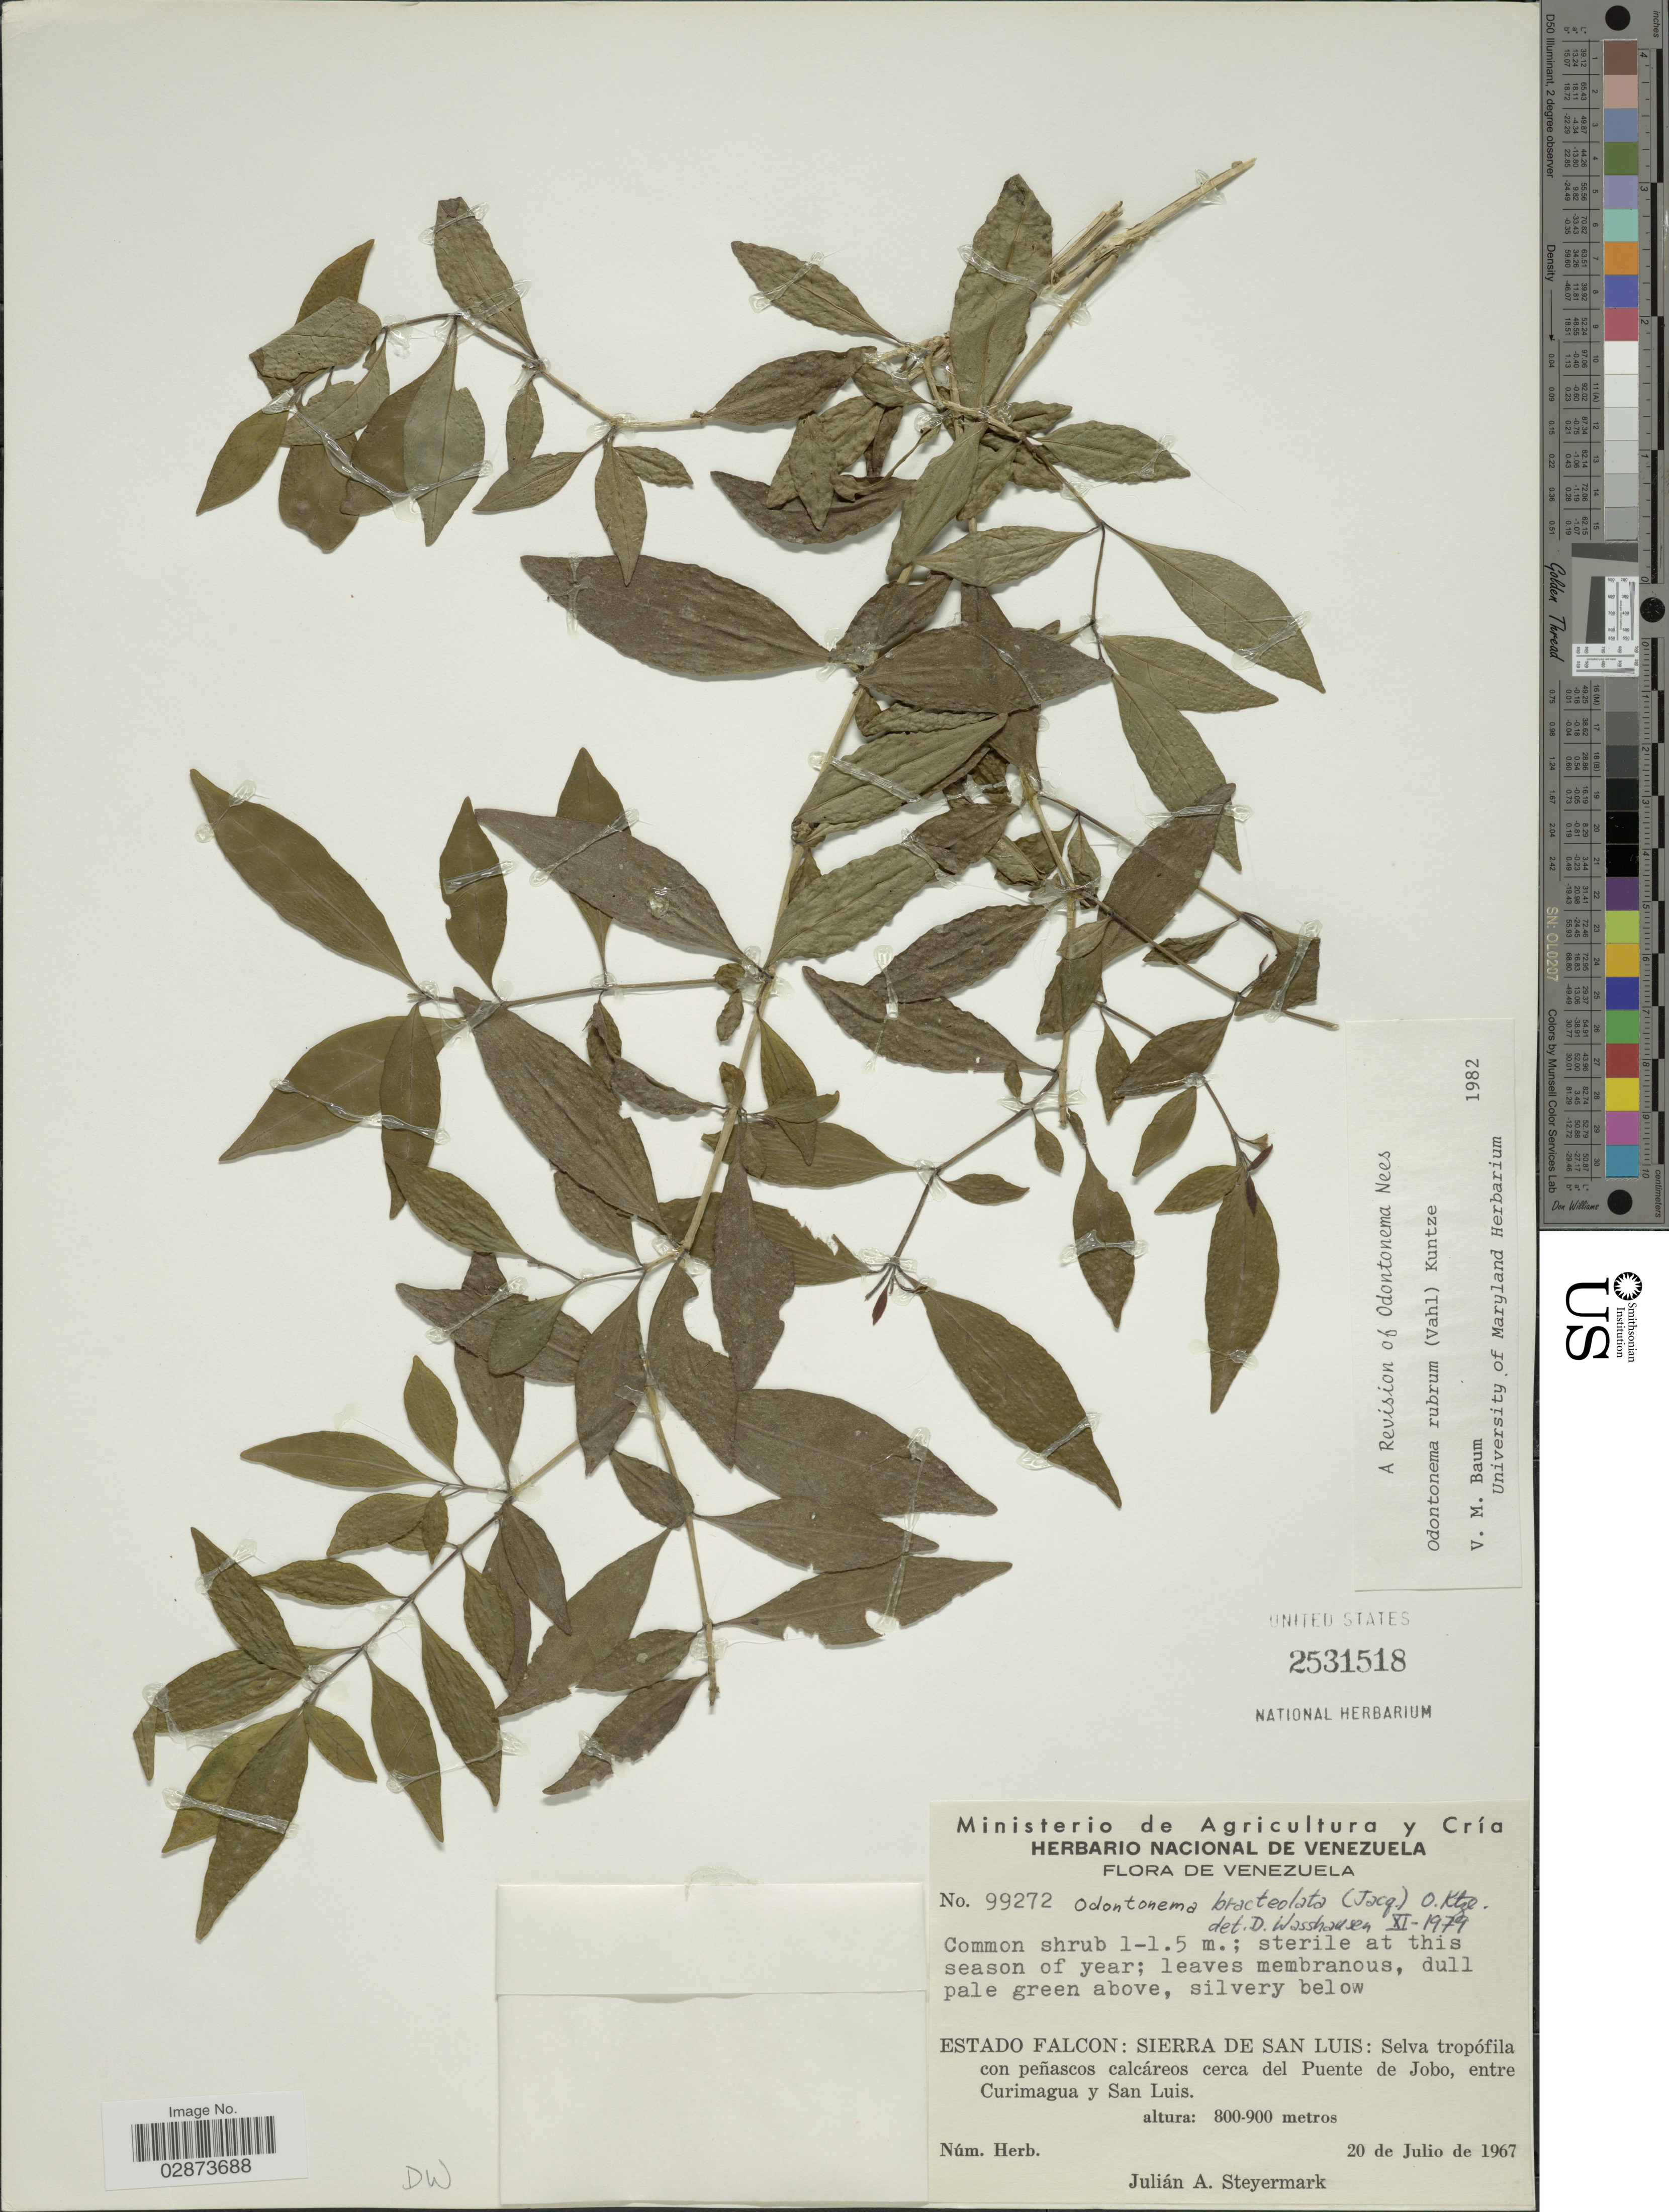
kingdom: Plantae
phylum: Tracheophyta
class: Magnoliopsida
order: Lamiales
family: Acanthaceae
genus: Odontonema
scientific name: Odontonema rubrum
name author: (Vahl) Kuntze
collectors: J. Steyermark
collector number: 99272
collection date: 1967-07-20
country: Venezuela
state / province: Falcón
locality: Estado Falcon: Sierra de San Luis: Selva tropófila con peñascos calcáreos cerca del Puente de Jobo, entre Curimagua y San Luis.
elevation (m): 800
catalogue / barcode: US 2531518